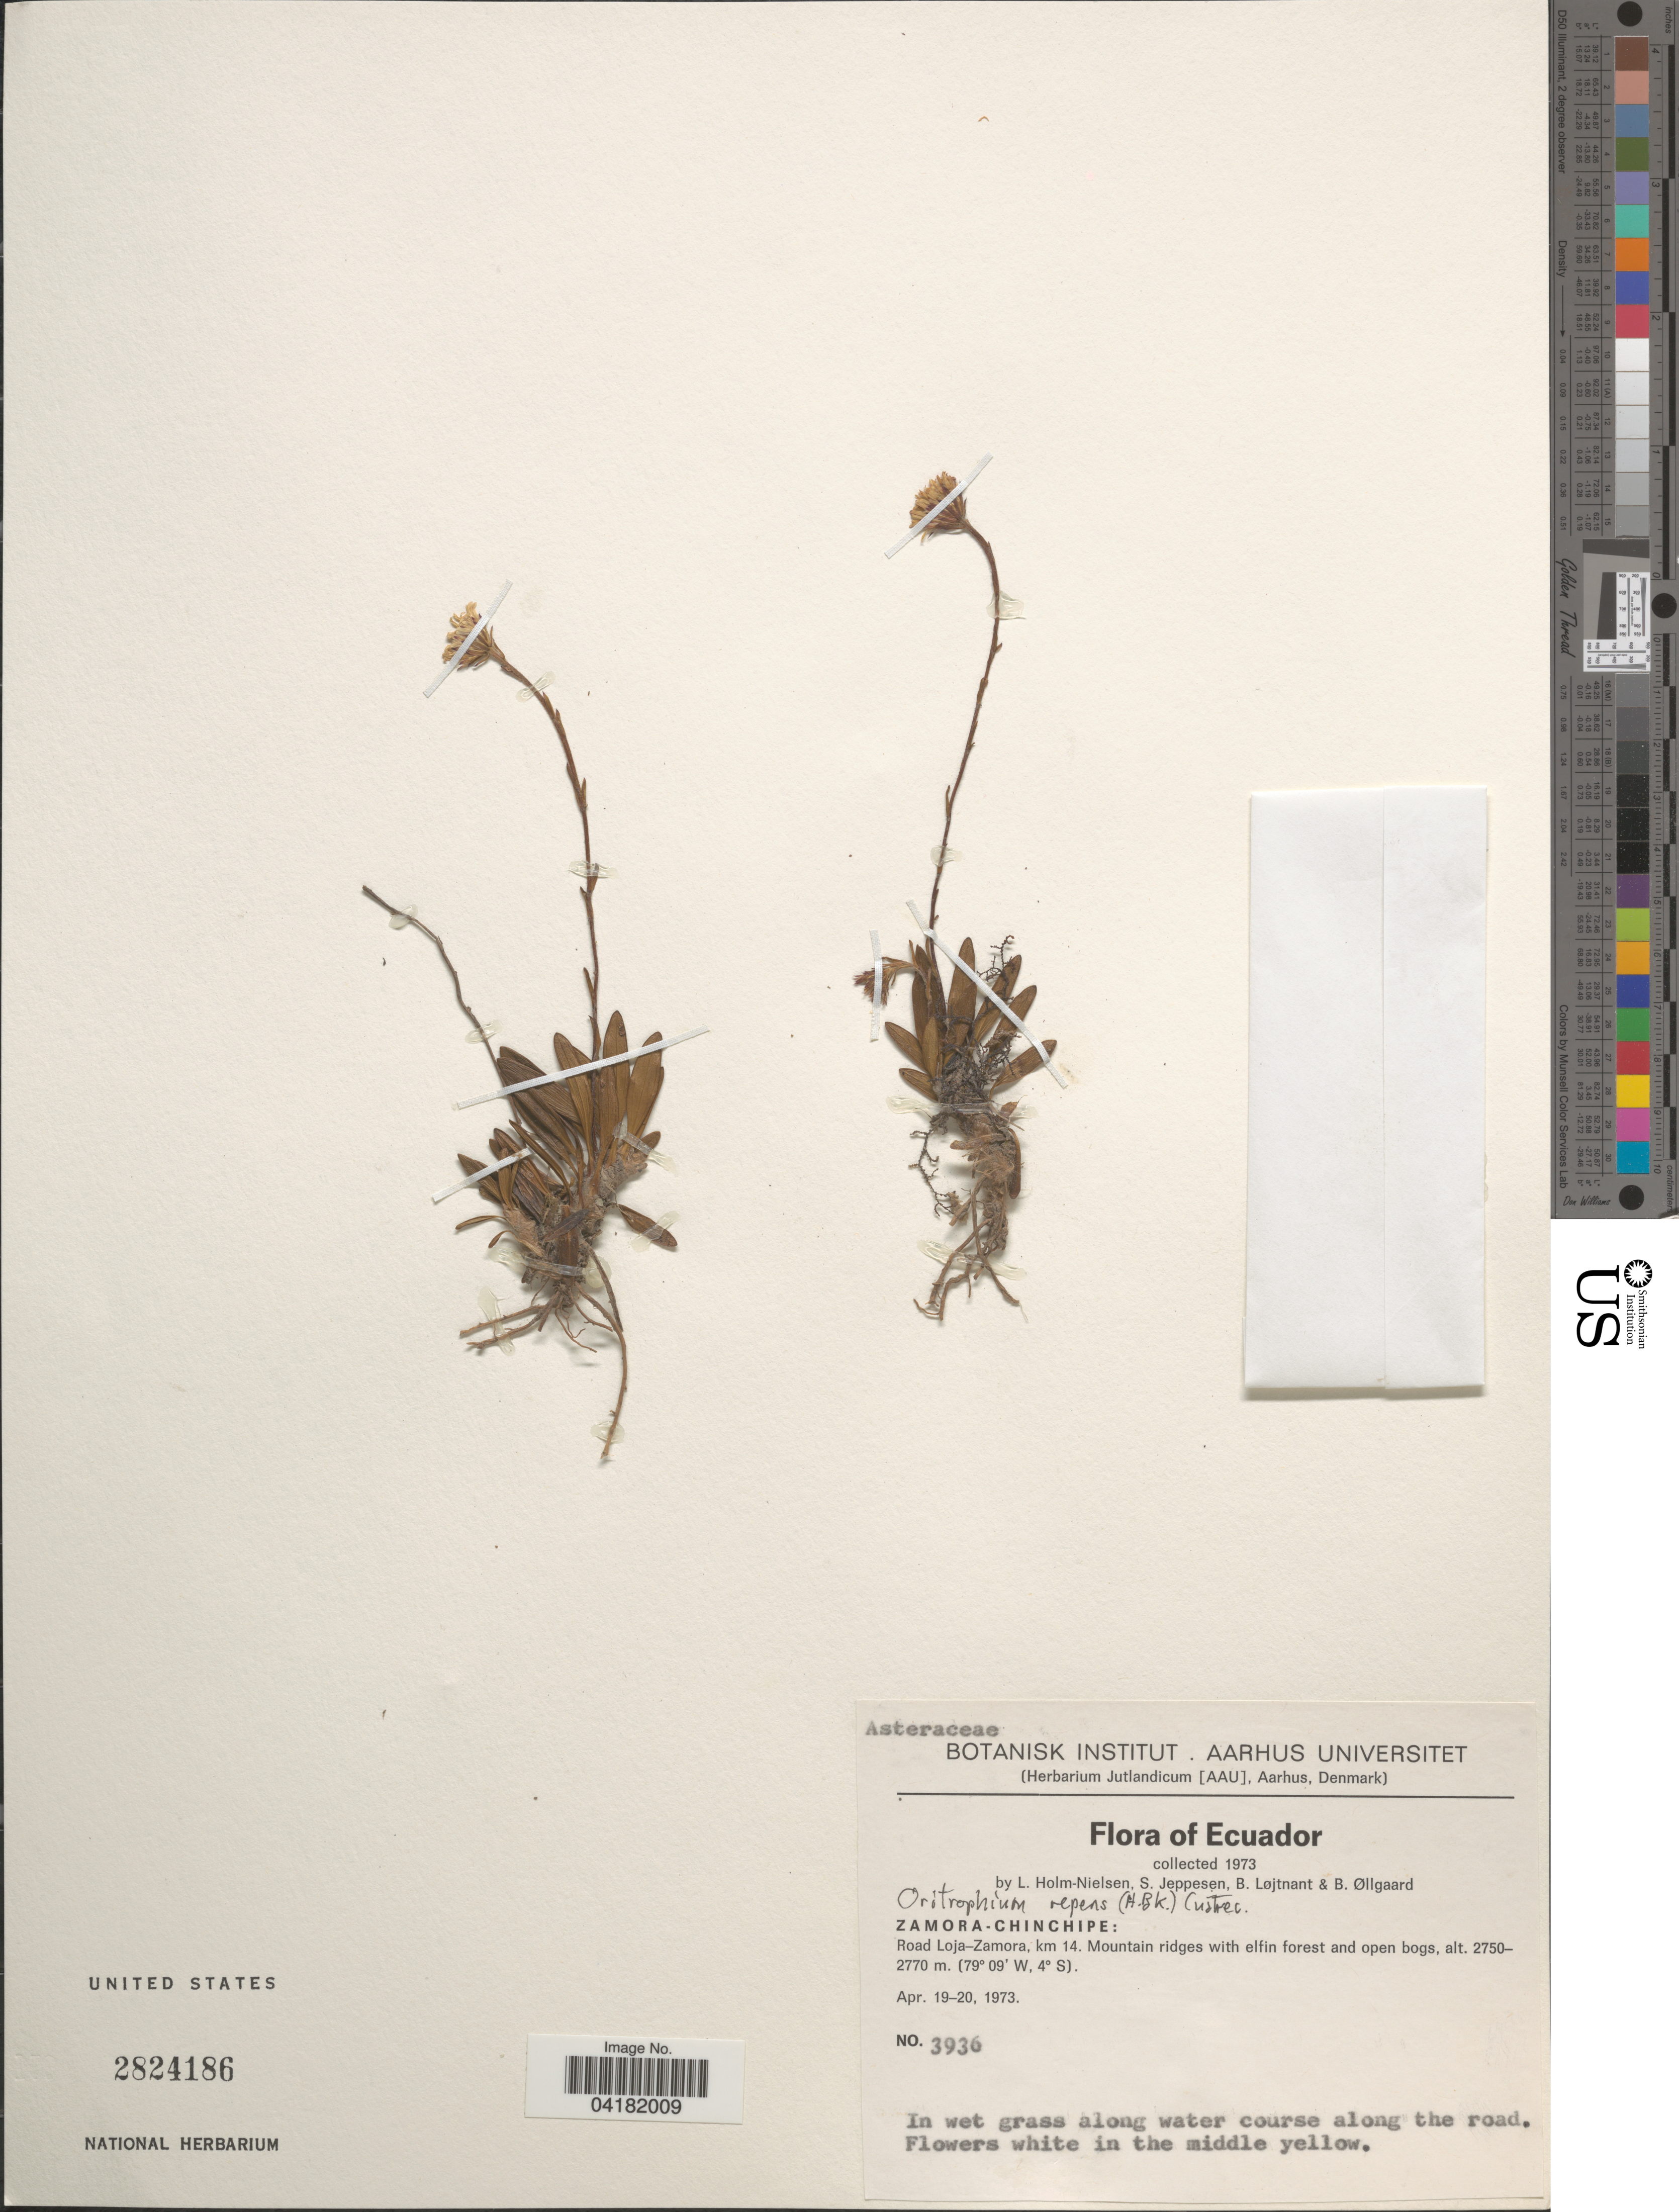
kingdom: Plantae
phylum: Tracheophyta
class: Magnoliopsida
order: Asterales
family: Asteraceae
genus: Oritrophium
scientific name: Oritrophium repens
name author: (Kunth) Cuatrec.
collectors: L. Holm-Nielsen, S. Jeppesen, B. Löjtnant & B. Øllgaard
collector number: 3936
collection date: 1973-04-19/1973-04-20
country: Ecuador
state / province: Zamora-Chinchipe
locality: Road Loja-Zamora, km 14.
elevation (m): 2750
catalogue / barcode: US 2824186